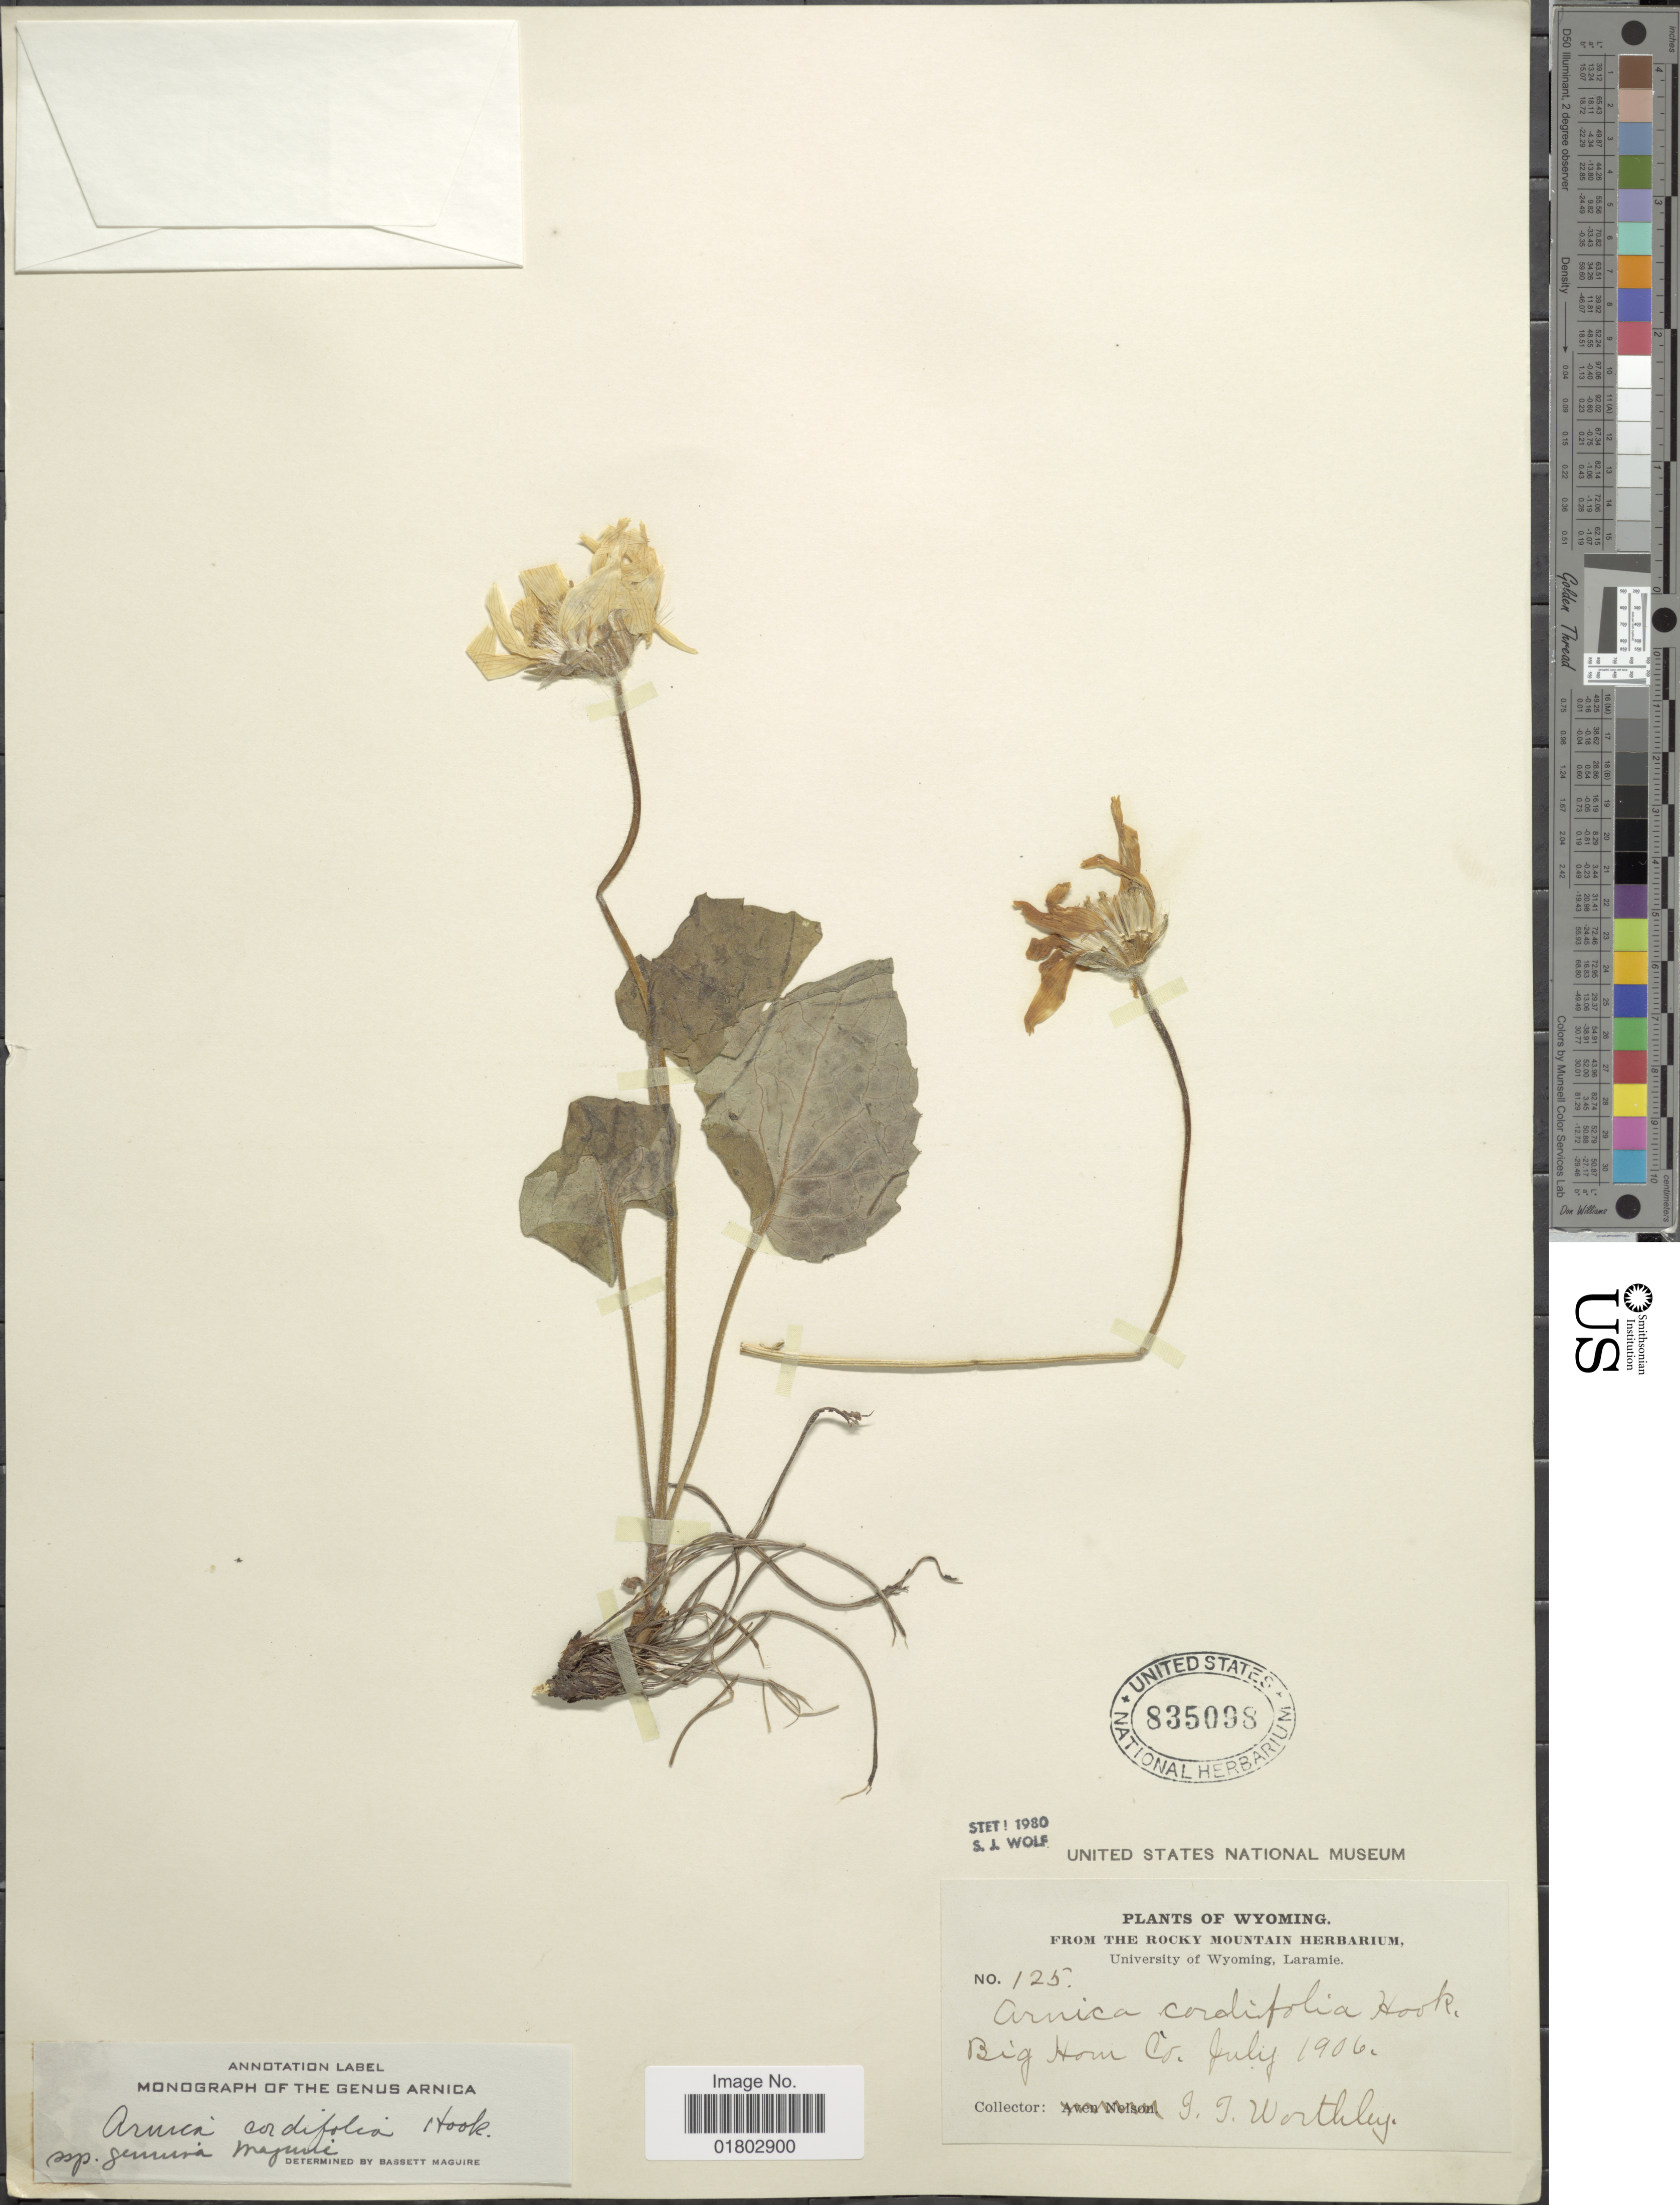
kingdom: Plantae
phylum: Tracheophyta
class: Magnoliopsida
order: Asterales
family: Asteraceae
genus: Arnica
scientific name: Arnica cordifolia subsp. genuina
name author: Maguire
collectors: I. Worthley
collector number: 125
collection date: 1906-07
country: United States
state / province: Wyoming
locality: Big Horn Co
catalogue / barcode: US 835098